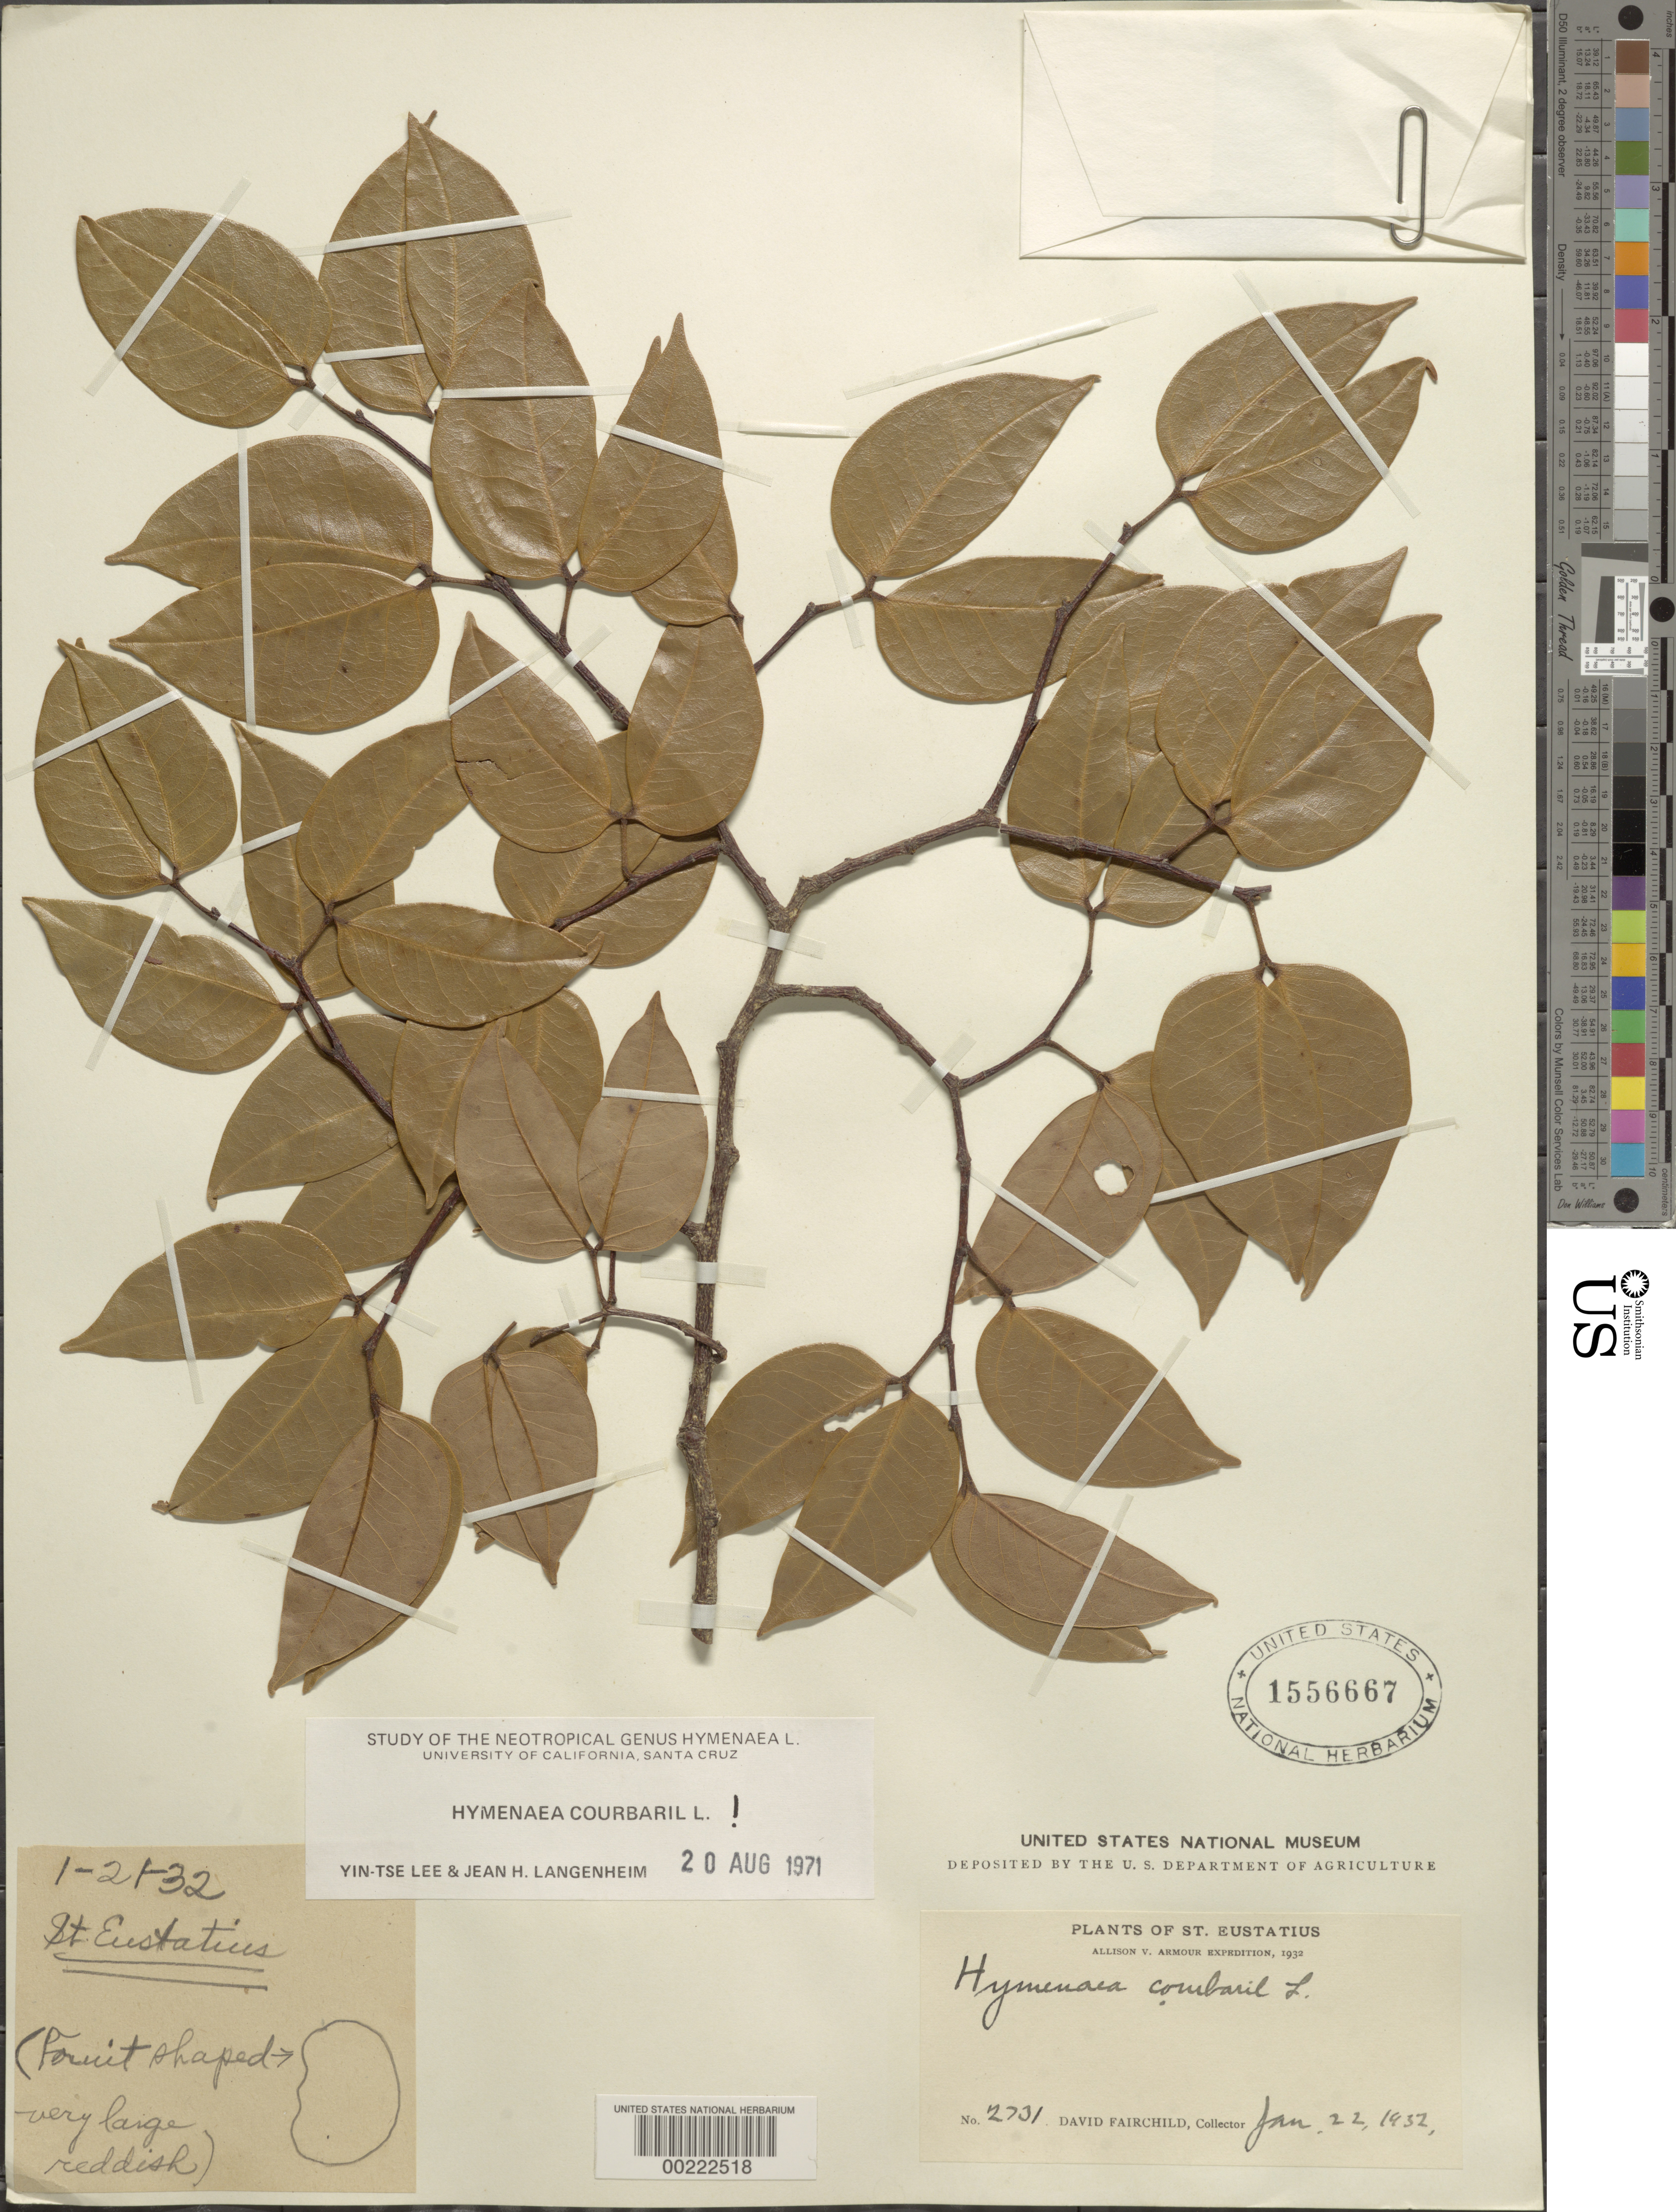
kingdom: Plantae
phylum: Tracheophyta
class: Magnoliopsida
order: Fabales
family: Fabaceae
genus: Hymenaea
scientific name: Hymenaea courbaril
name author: L.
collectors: D. Fairchild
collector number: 2731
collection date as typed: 22 Jan 1952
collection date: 1952-01-22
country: Netherlands Antilles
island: Sint Eustatius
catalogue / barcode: US 1556667